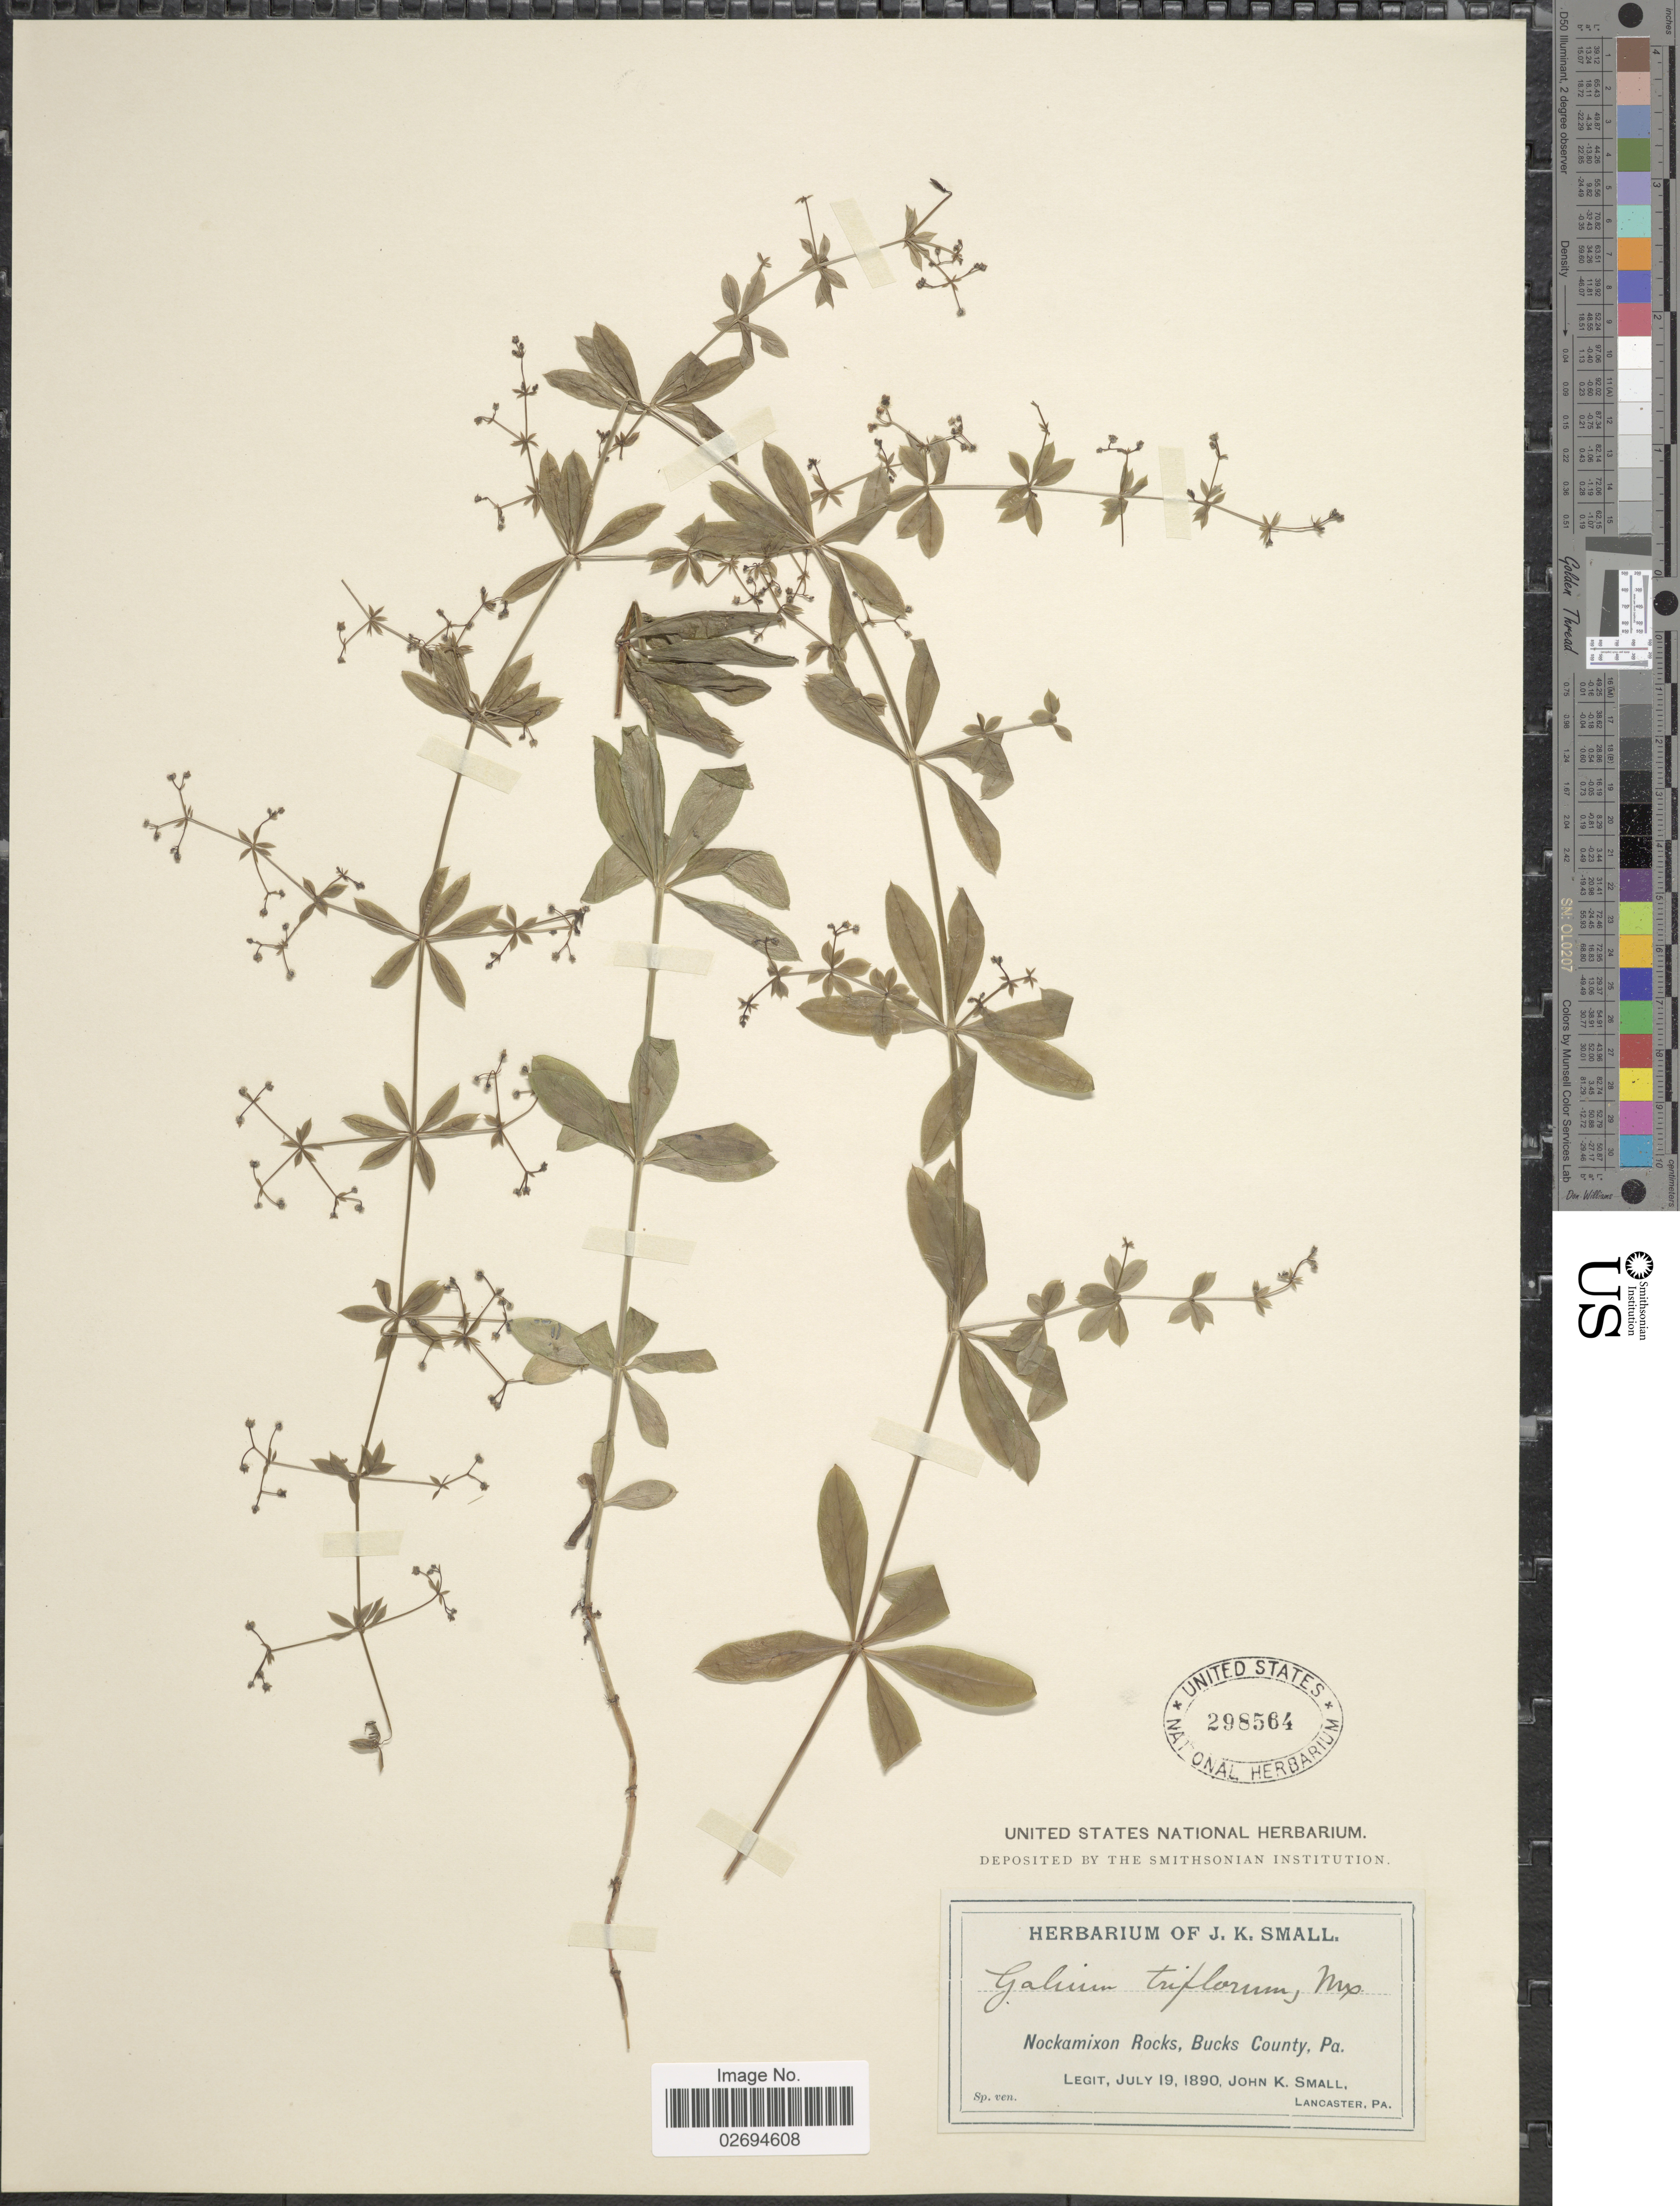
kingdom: Plantae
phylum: Tracheophyta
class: Magnoliopsida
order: Gentianales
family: Rubiaceae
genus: Galium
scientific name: Galium triflorum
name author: Michx.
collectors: J. K. Small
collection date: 1890-07-19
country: United States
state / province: Pennsylvania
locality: Nockamixon Rocks, Bucks County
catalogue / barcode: US 298564